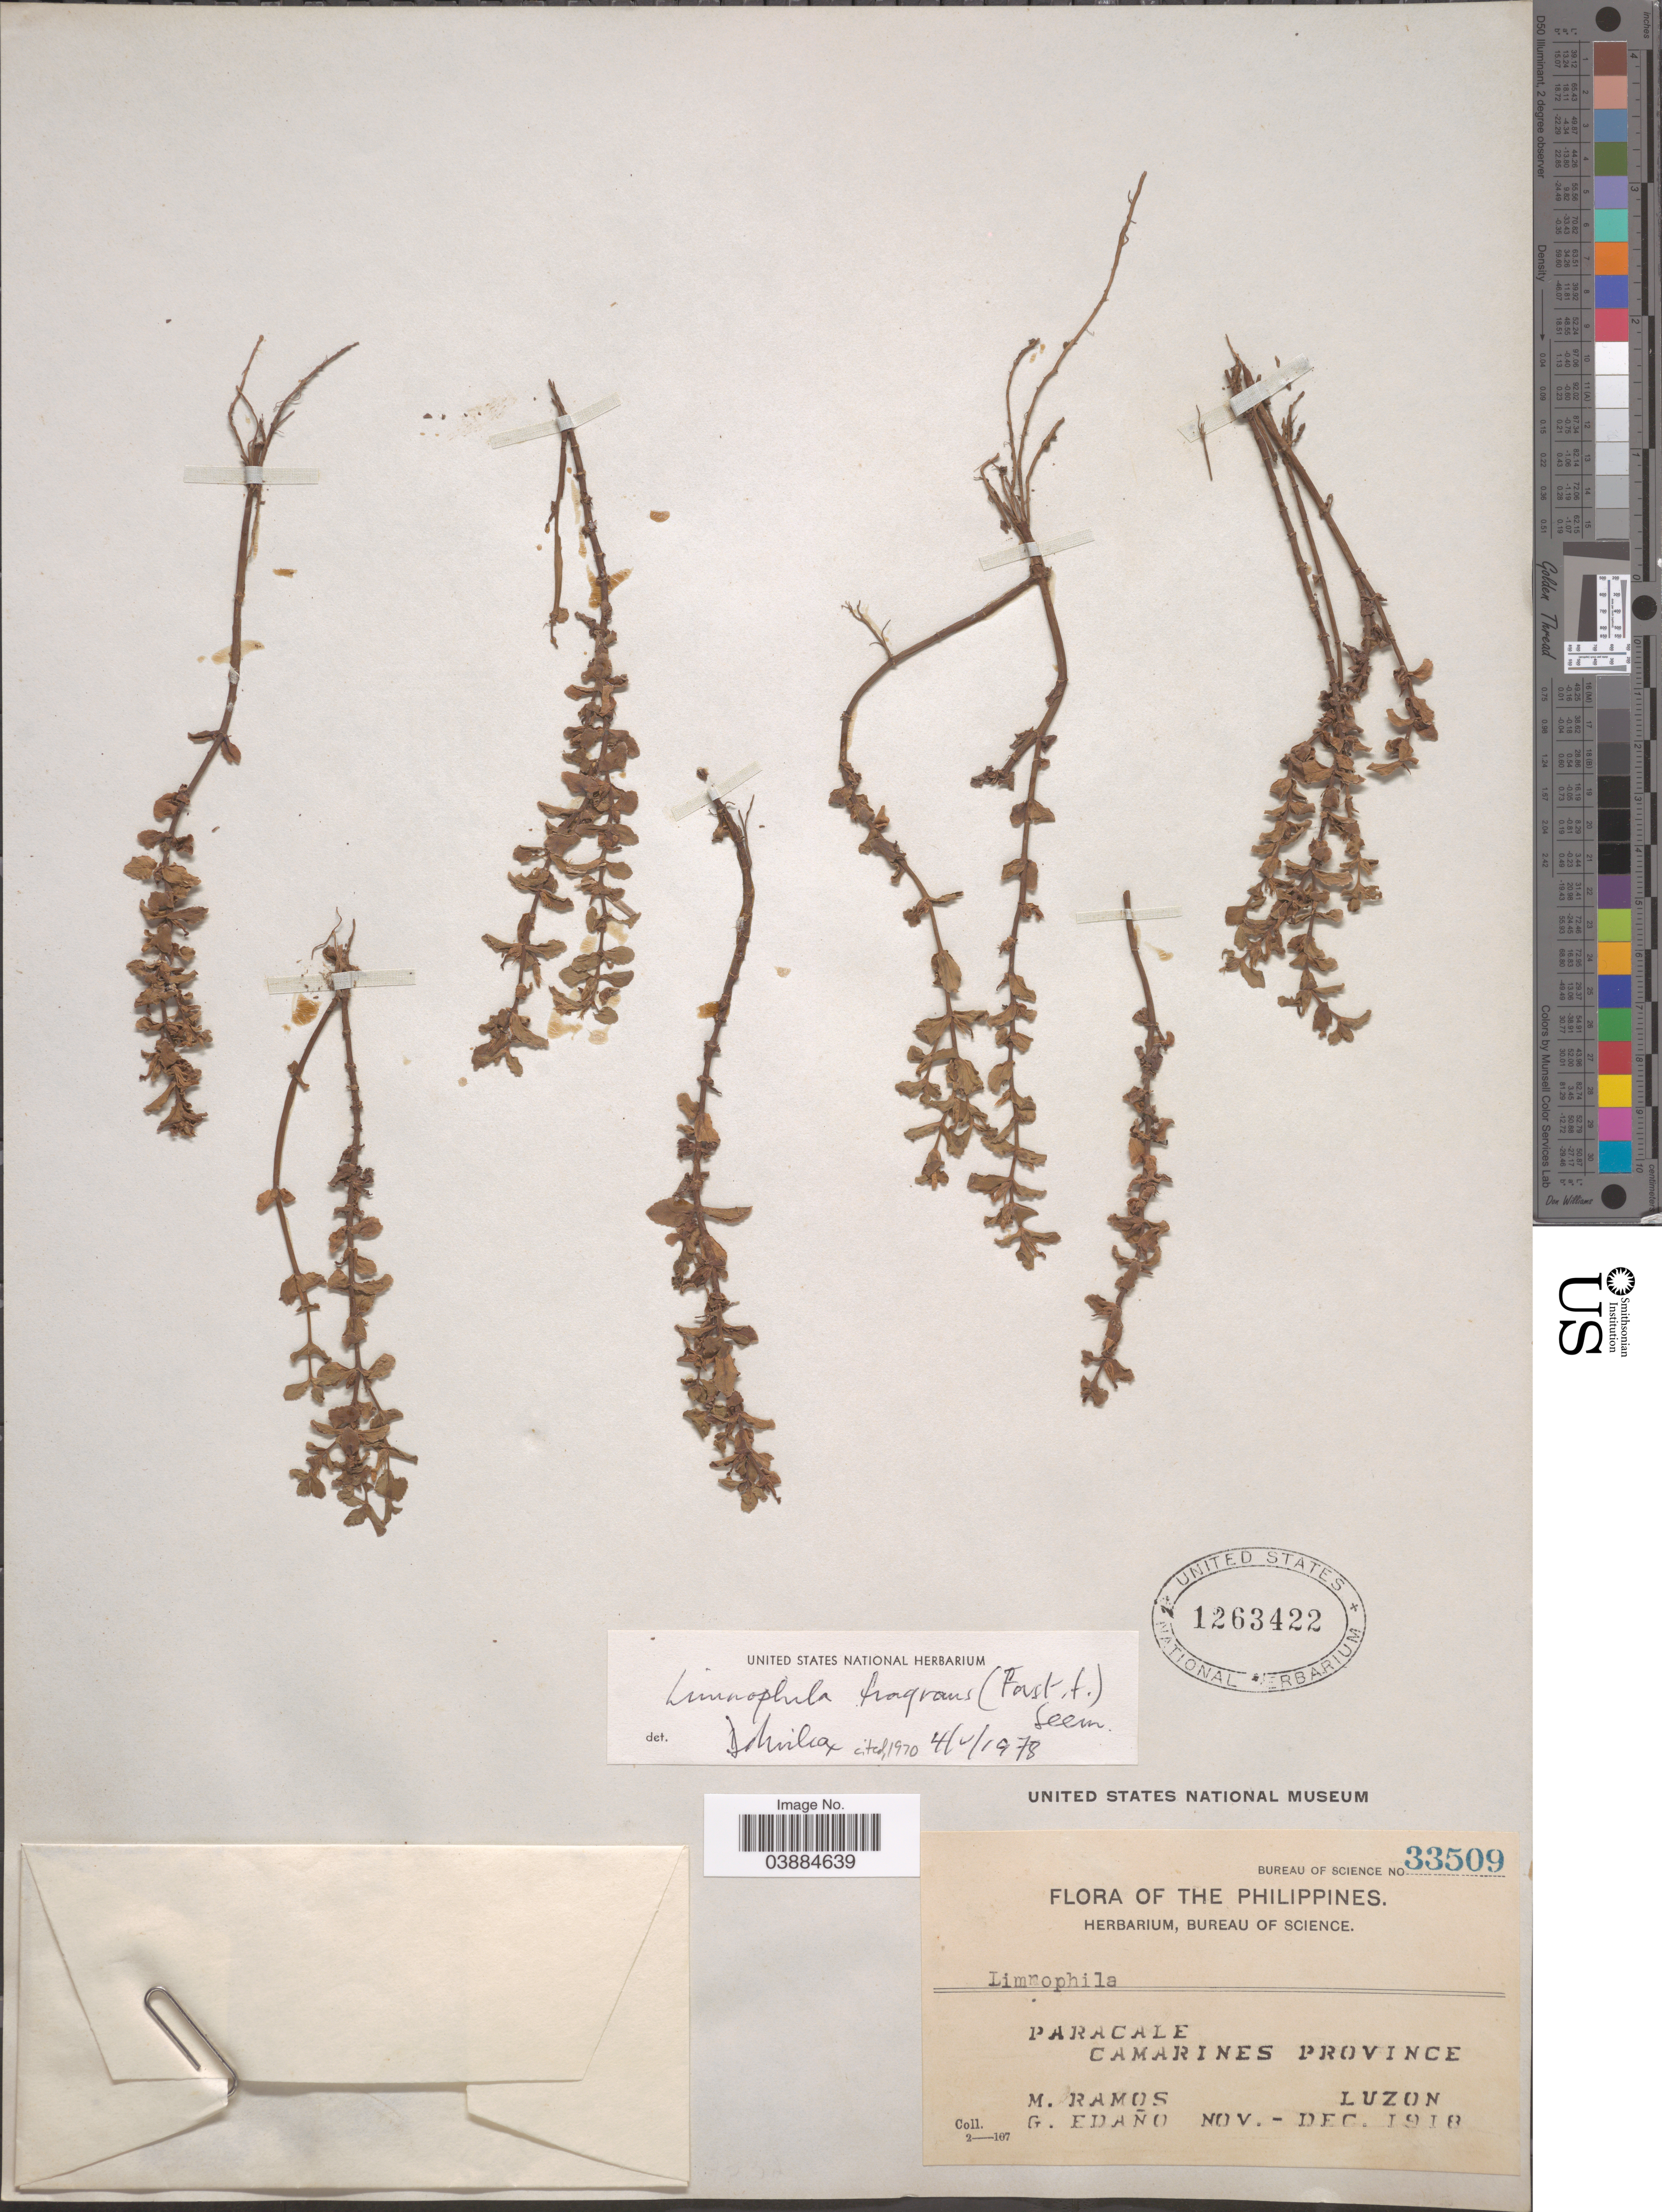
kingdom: Plantae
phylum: Tracheophyta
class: Magnoliopsida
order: Lamiales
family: Plantaginaceae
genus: Limnophila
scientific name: Limnophila fragrans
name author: Seem.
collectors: M. Ramos & G. Edaño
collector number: Bureau of Science 33509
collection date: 1918-11/1918-12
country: Philippines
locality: Paracale. Camarines Province. Luzon.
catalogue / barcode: US 1263422